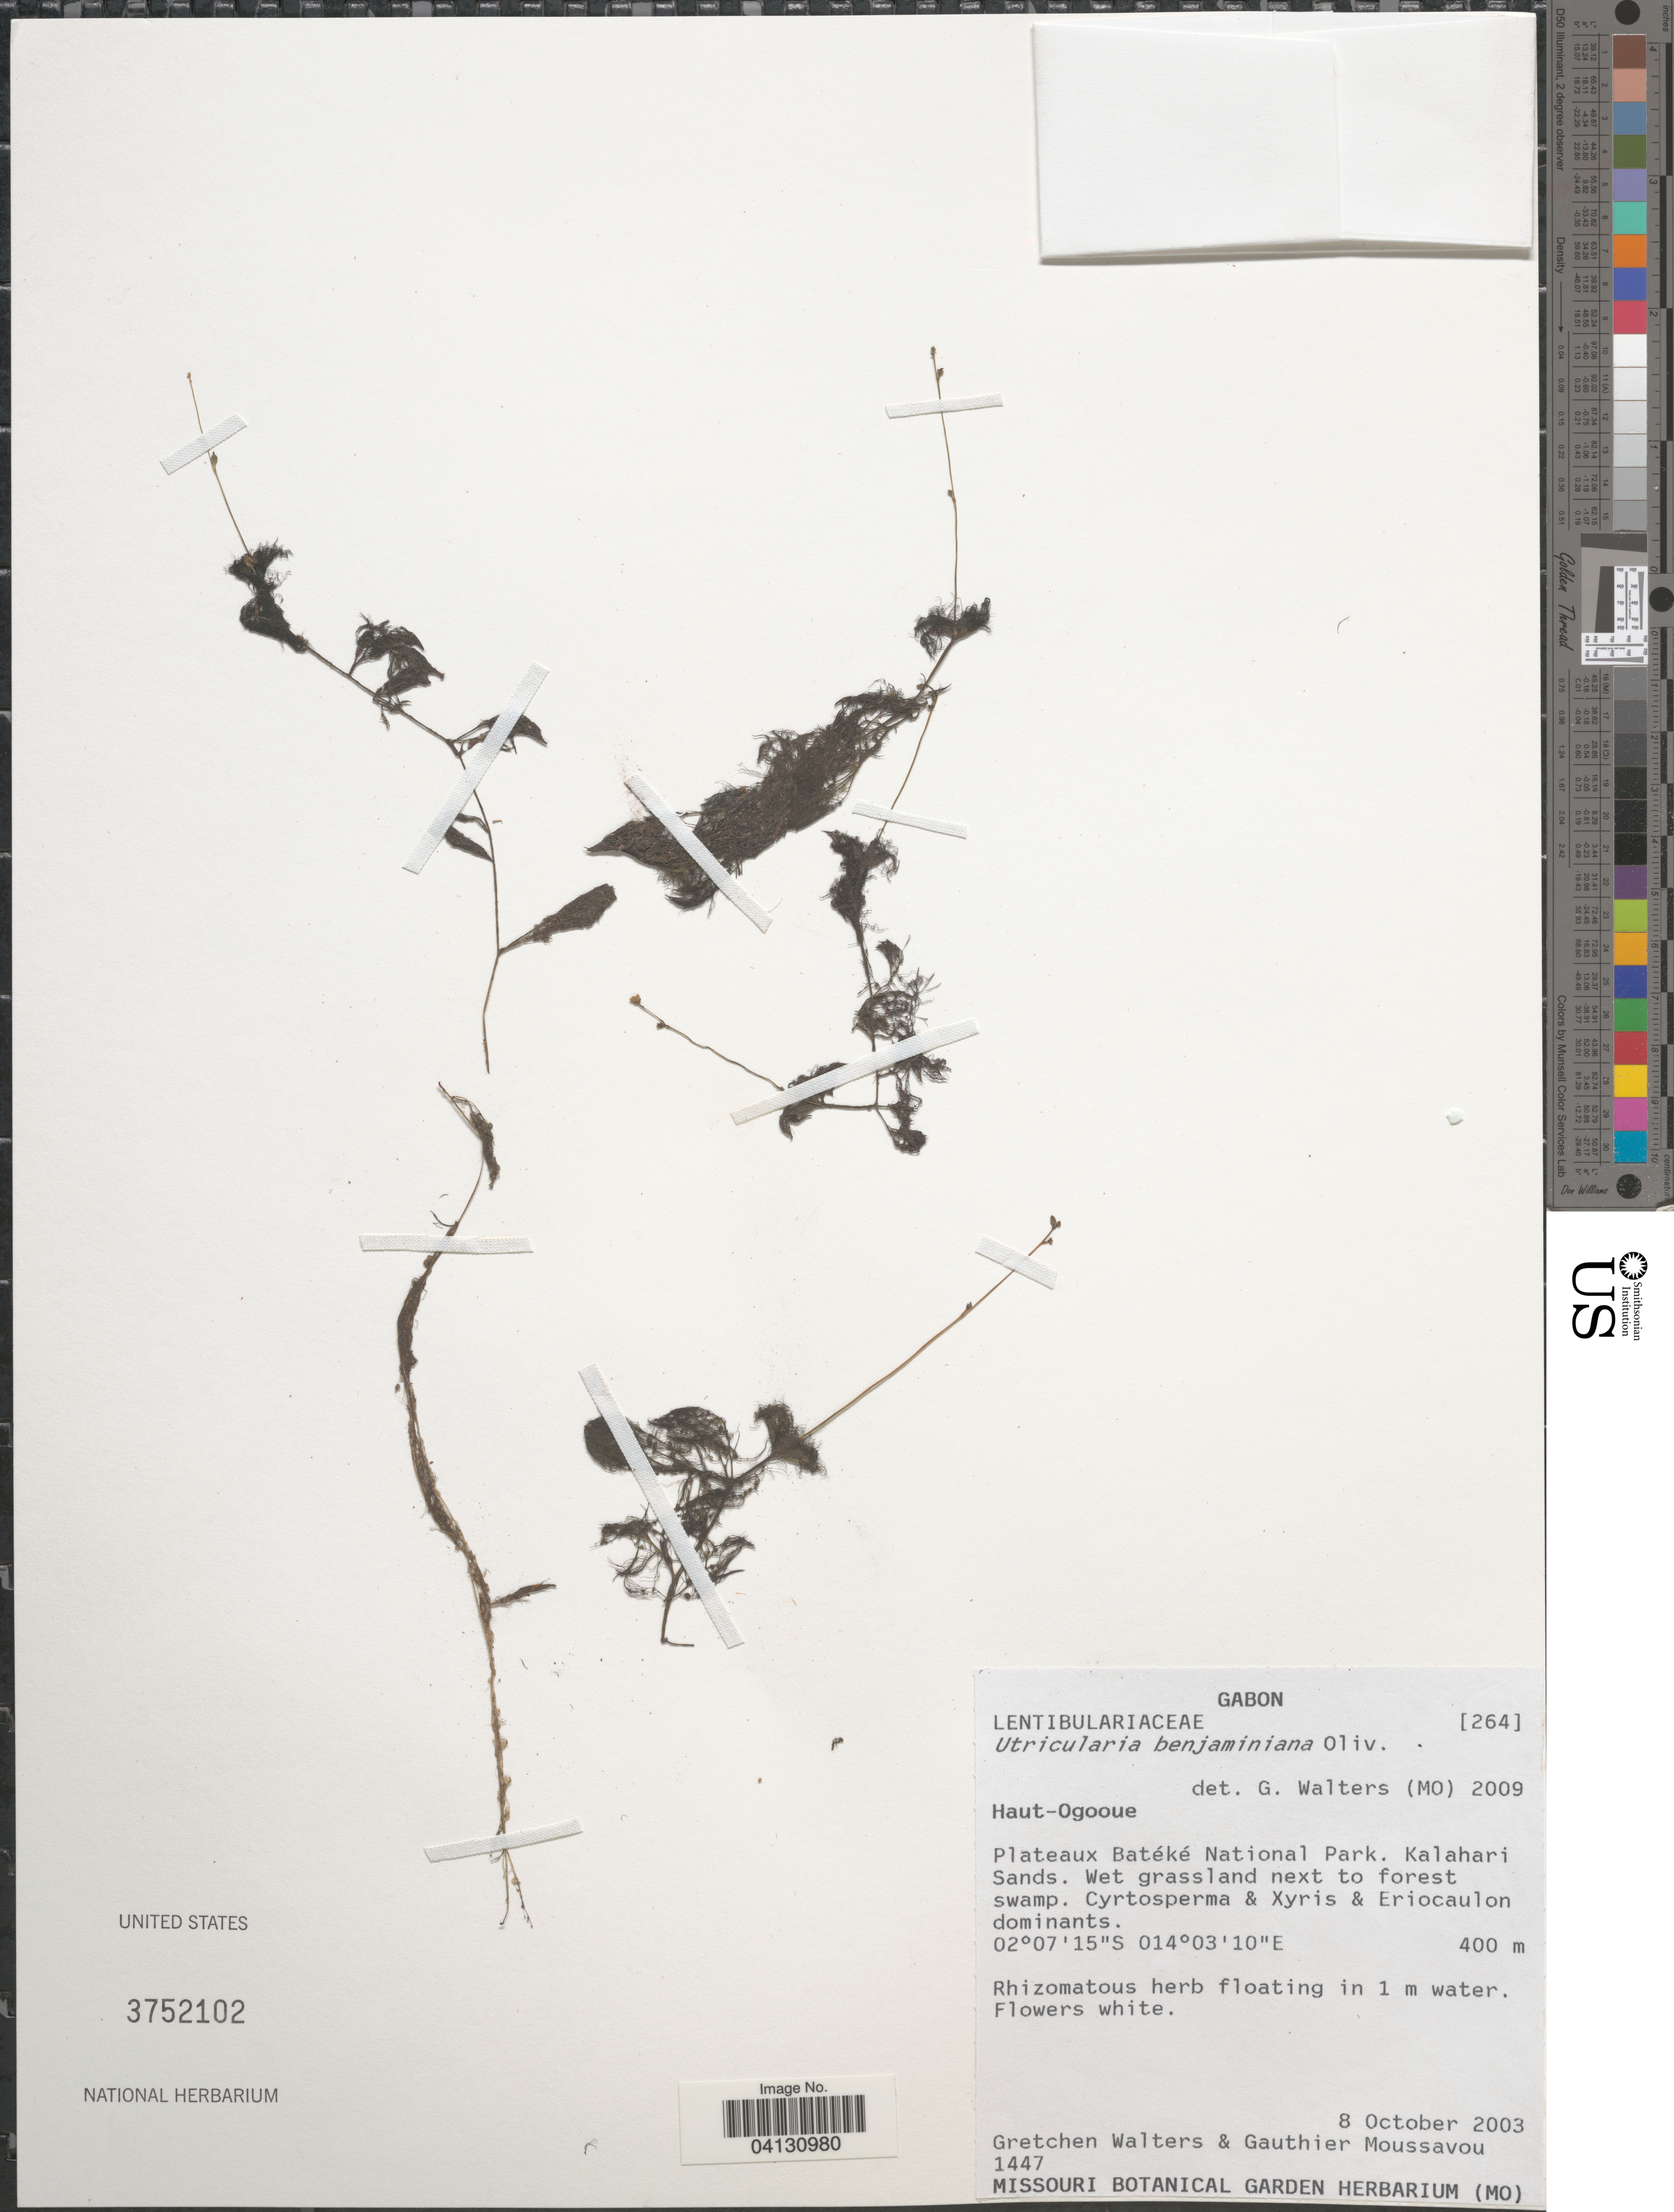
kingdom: Plantae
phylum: Tracheophyta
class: Magnoliopsida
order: Lamiales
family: Lentibulariaceae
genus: Utricularia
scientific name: Utricularia benjaminiana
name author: Oliv.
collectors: G. Walters & G. Moussavou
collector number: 1447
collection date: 2003-10-08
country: Gabon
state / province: Haut-Ogooue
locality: Plateax Batéké National Park. Kalahari Sands.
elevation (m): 400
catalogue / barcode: US 3752102